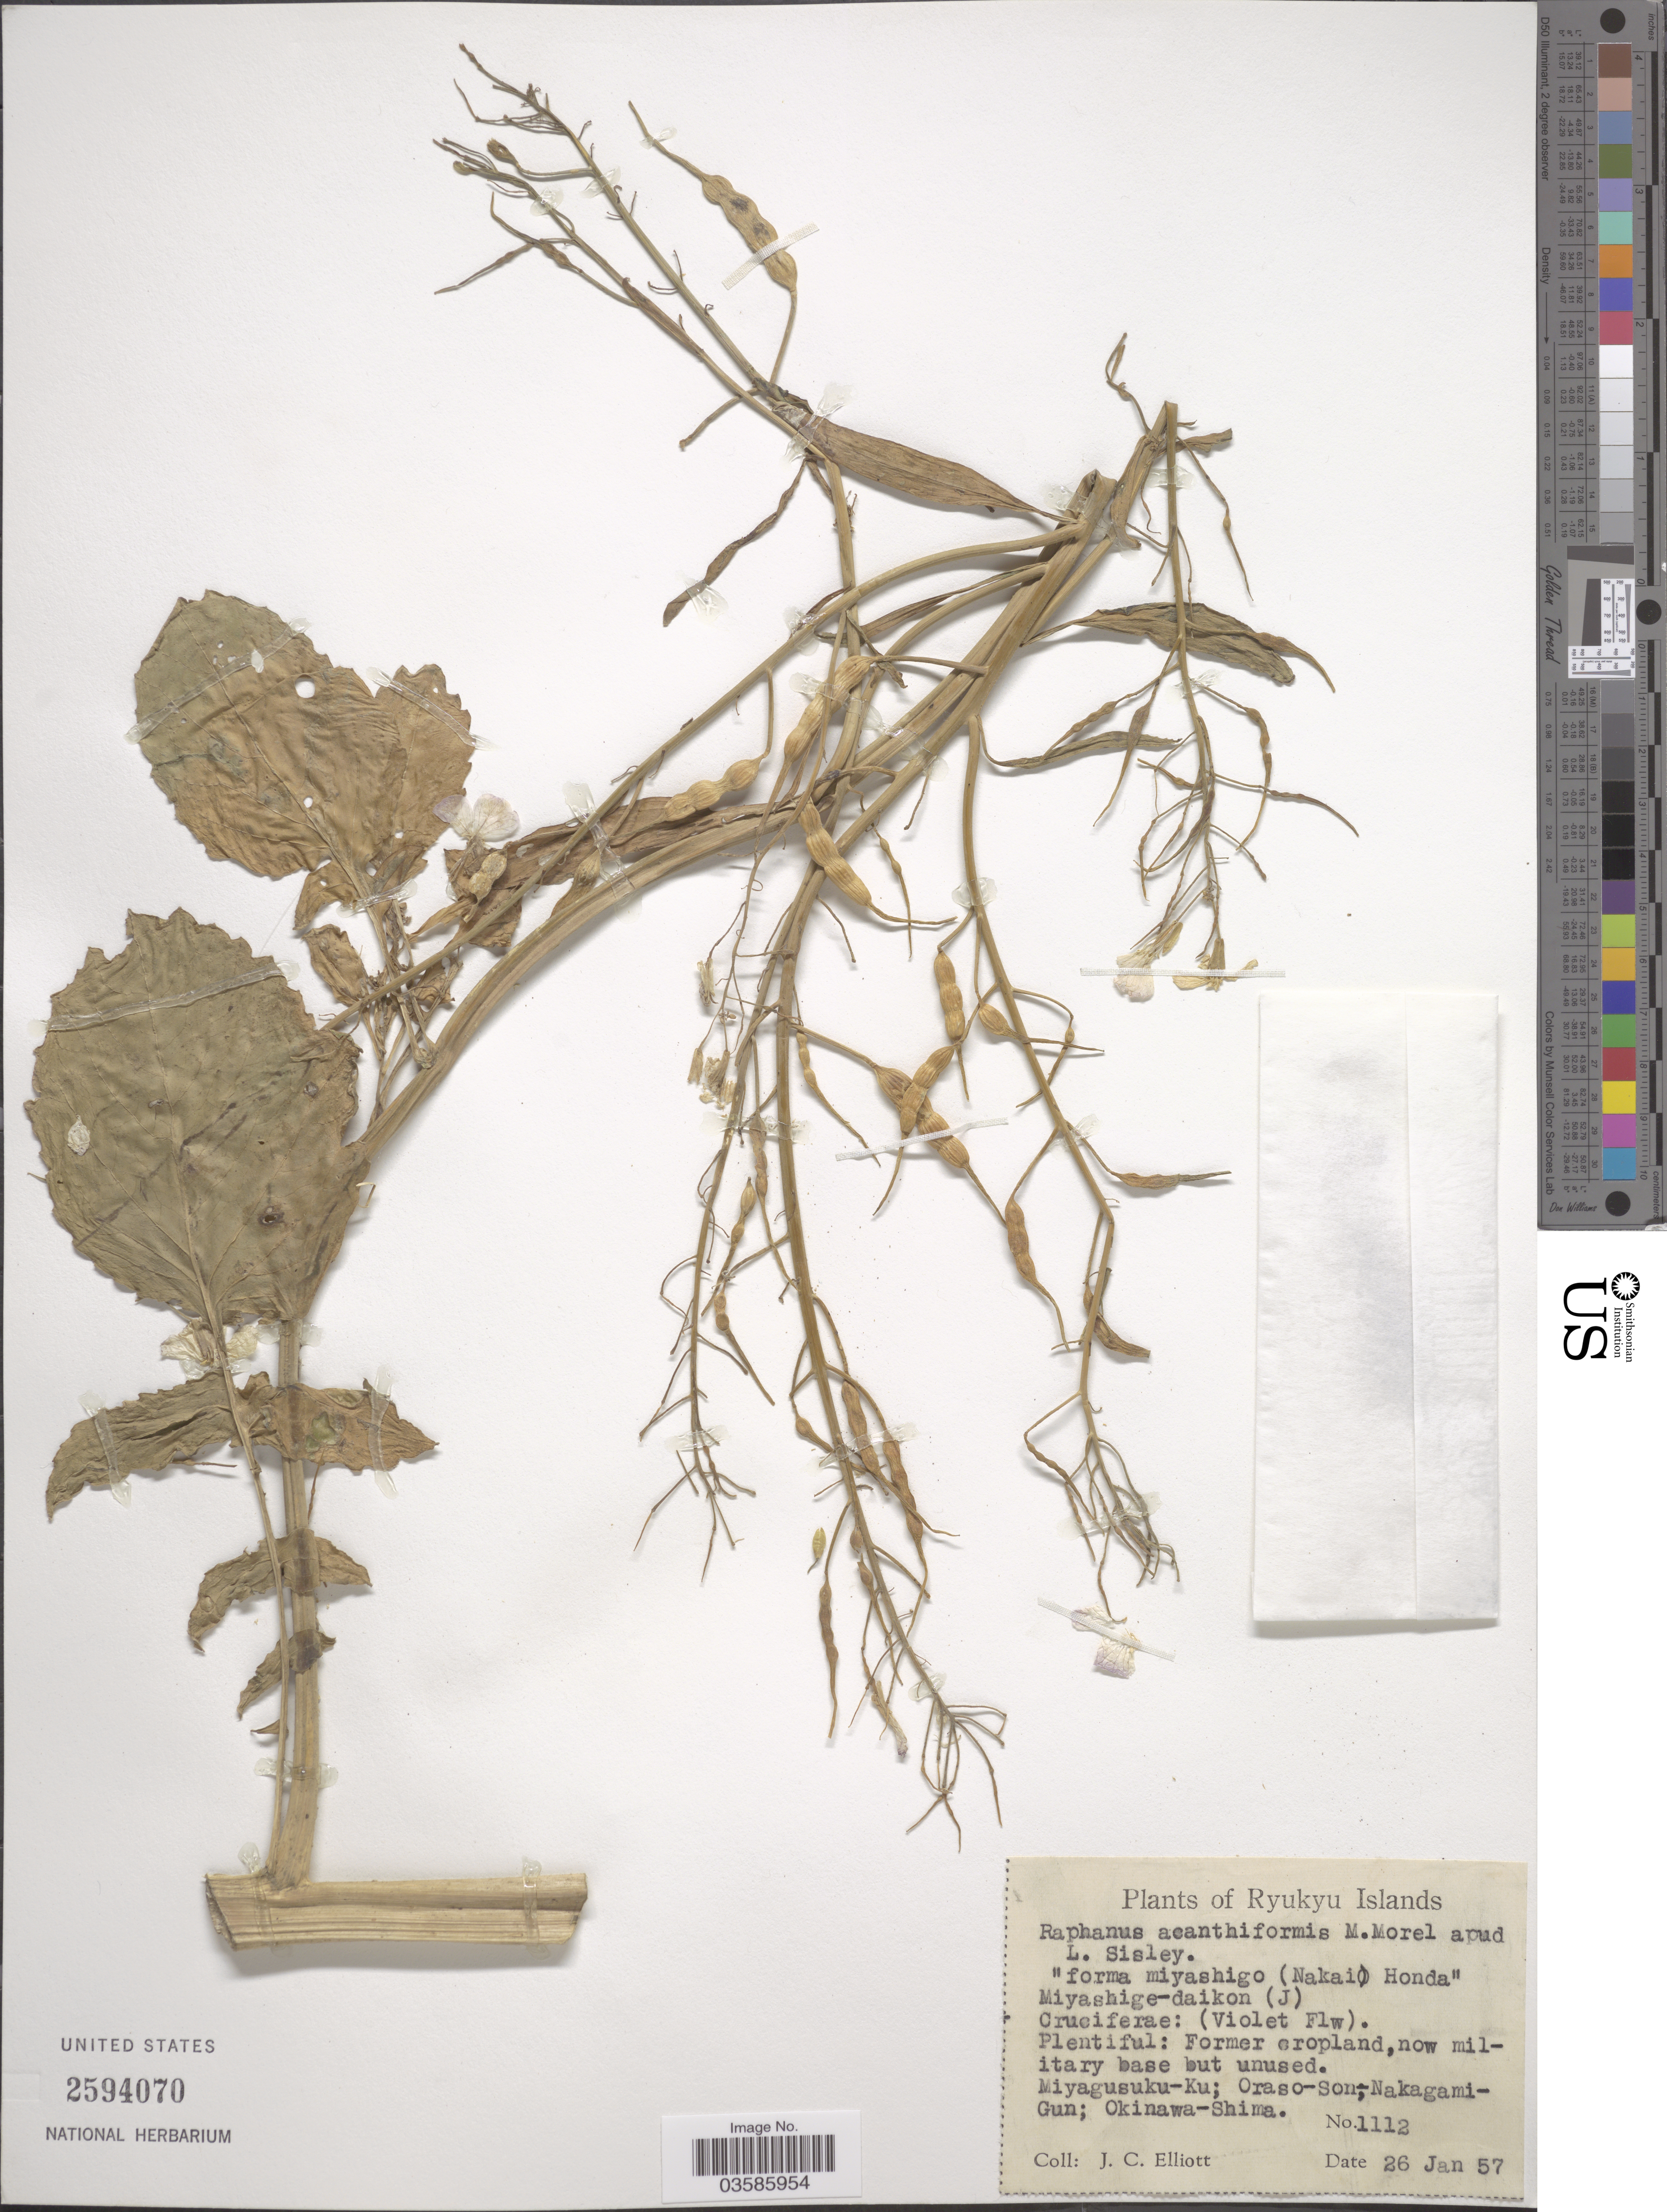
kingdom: Plantae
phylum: Tracheophyta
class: Magnoliopsida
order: Brassicales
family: Brassicaceae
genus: Raphanus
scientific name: Raphanus sativus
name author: L.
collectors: J. C. Elliott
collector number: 1112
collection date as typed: Transcribed d/m/y: 26/1/57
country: Japan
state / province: Okinawa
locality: Ryukyu Islands. Miyagusuku; Ku-Oraso-Son; Nakagami-Gun; Okinawa-Shima.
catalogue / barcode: US 2594070